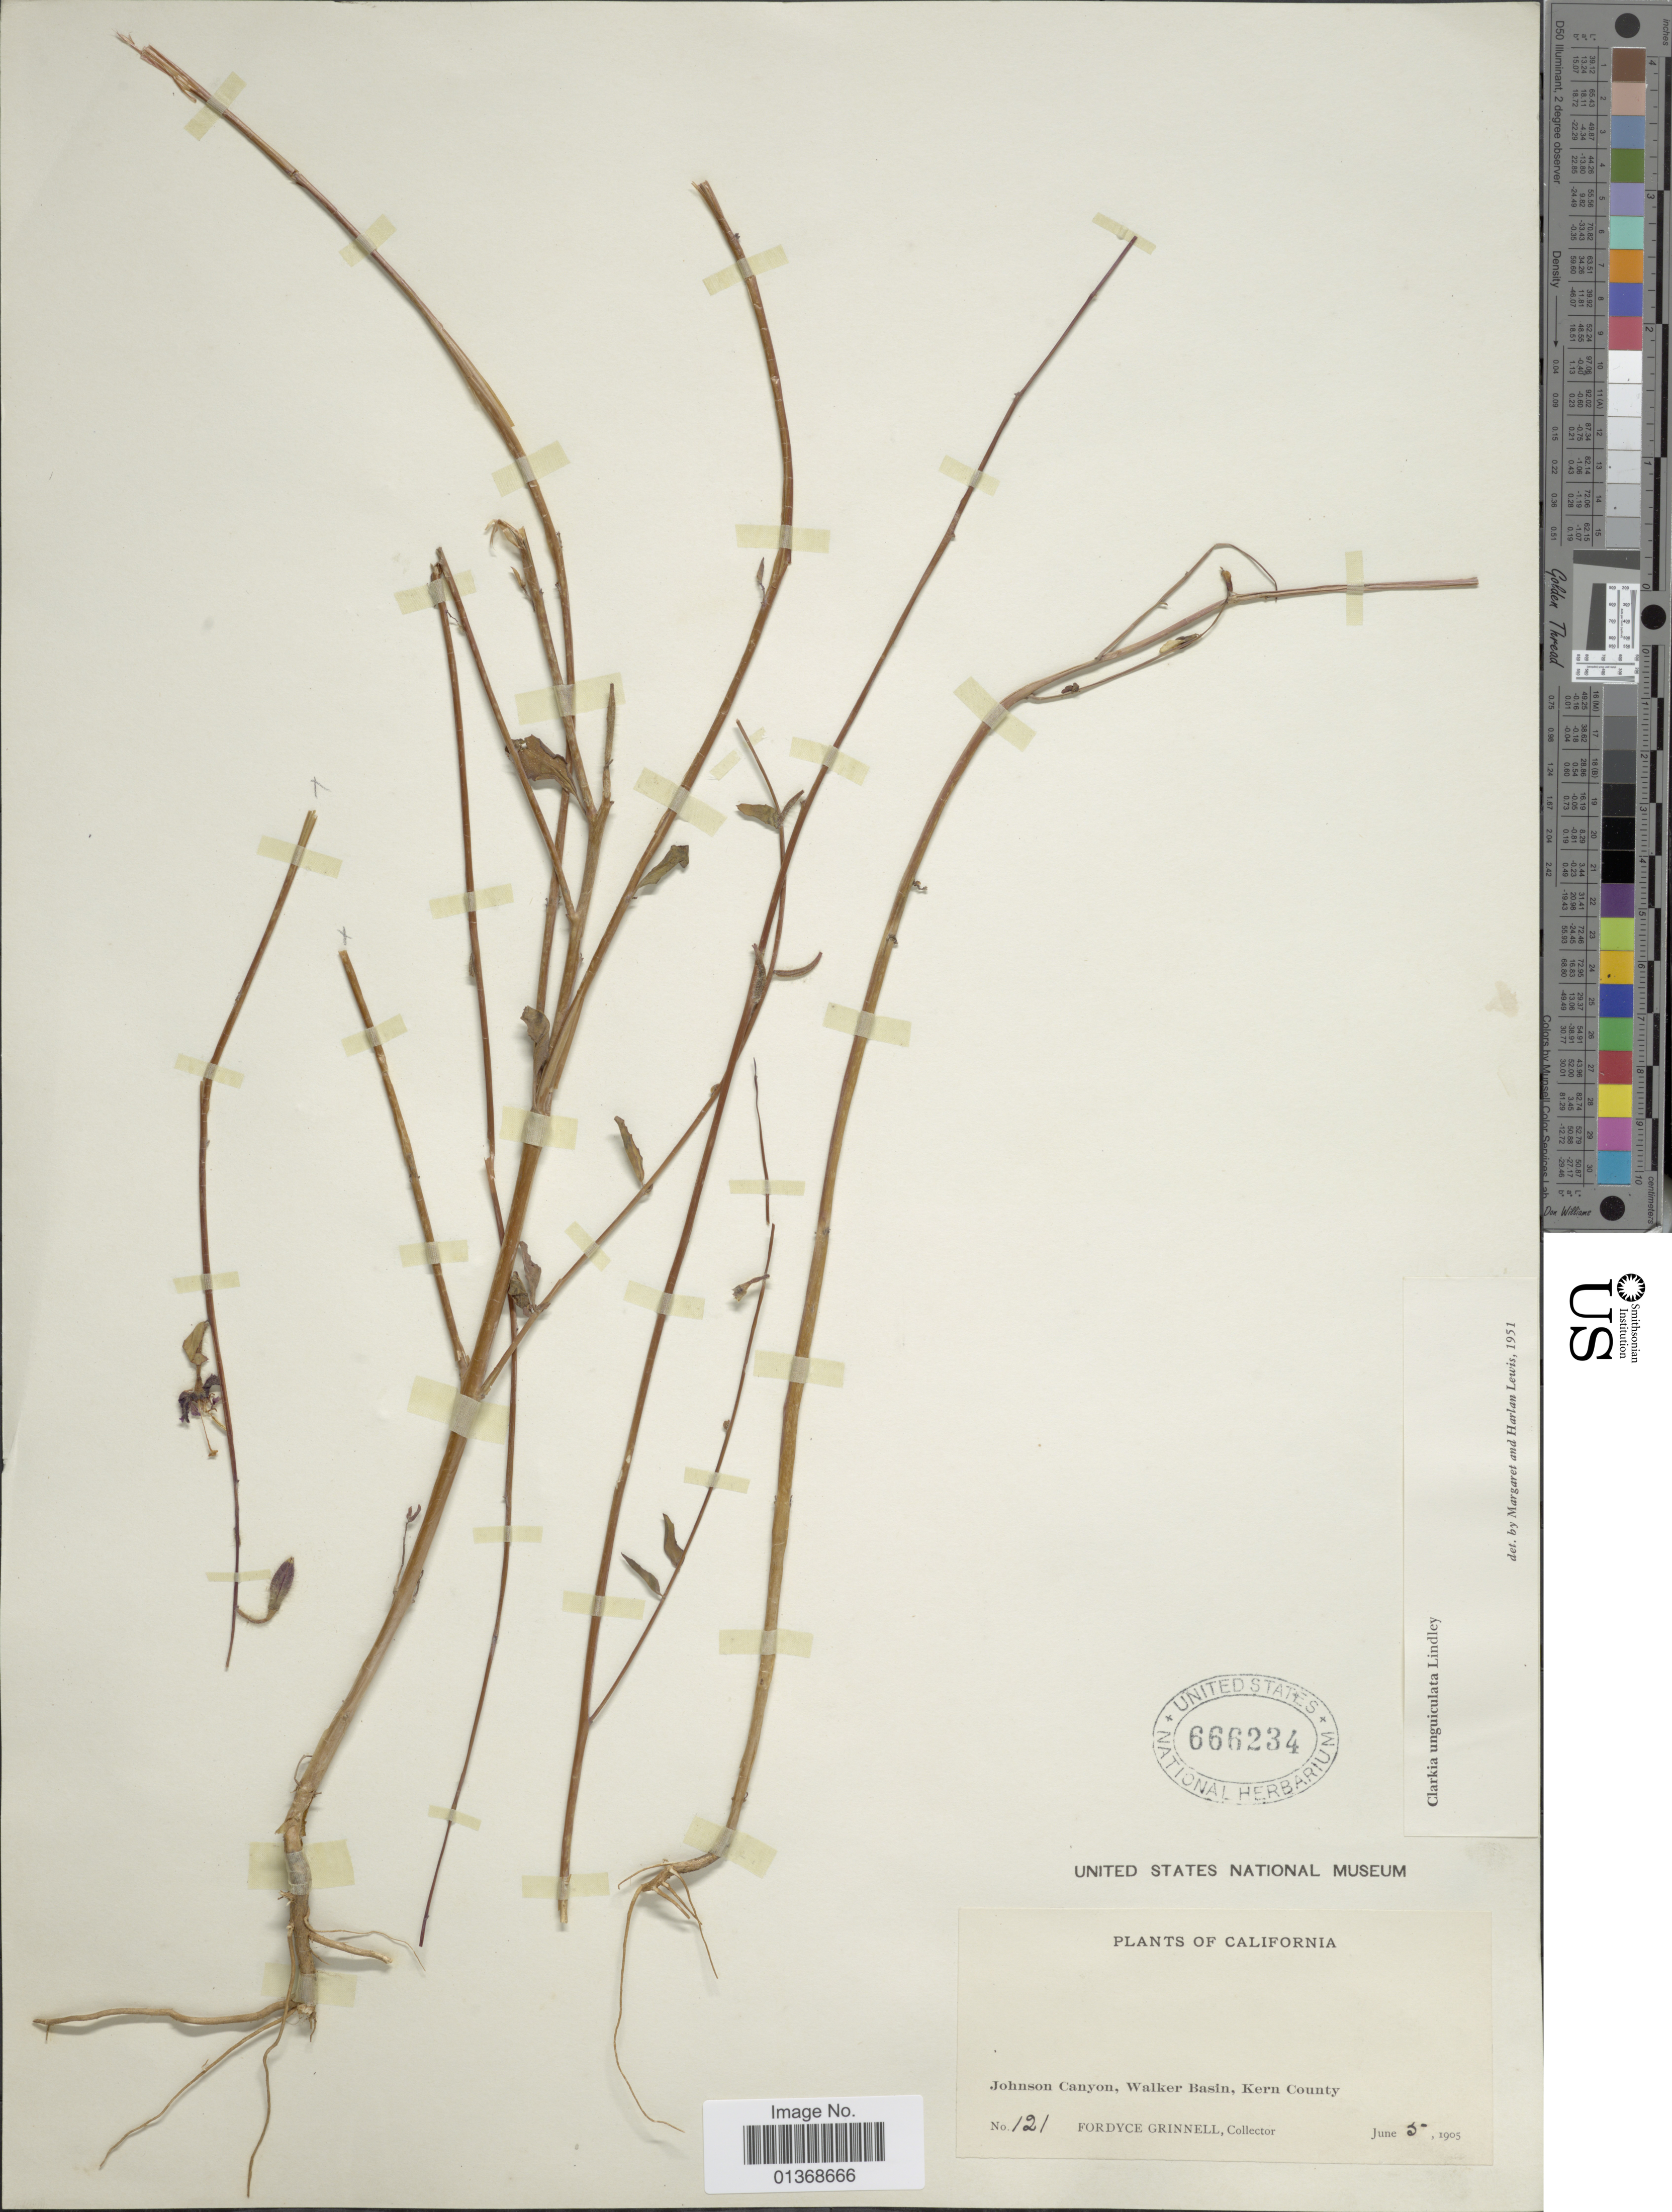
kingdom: Plantae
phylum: Tracheophyta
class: Magnoliopsida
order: Myrtales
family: Onagraceae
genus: Clarkia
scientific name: Clarkia unguiculata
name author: Lindl.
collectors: F. Grinnell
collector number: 121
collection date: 1905-06-05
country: United States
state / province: California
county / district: Kern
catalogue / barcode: US 666234